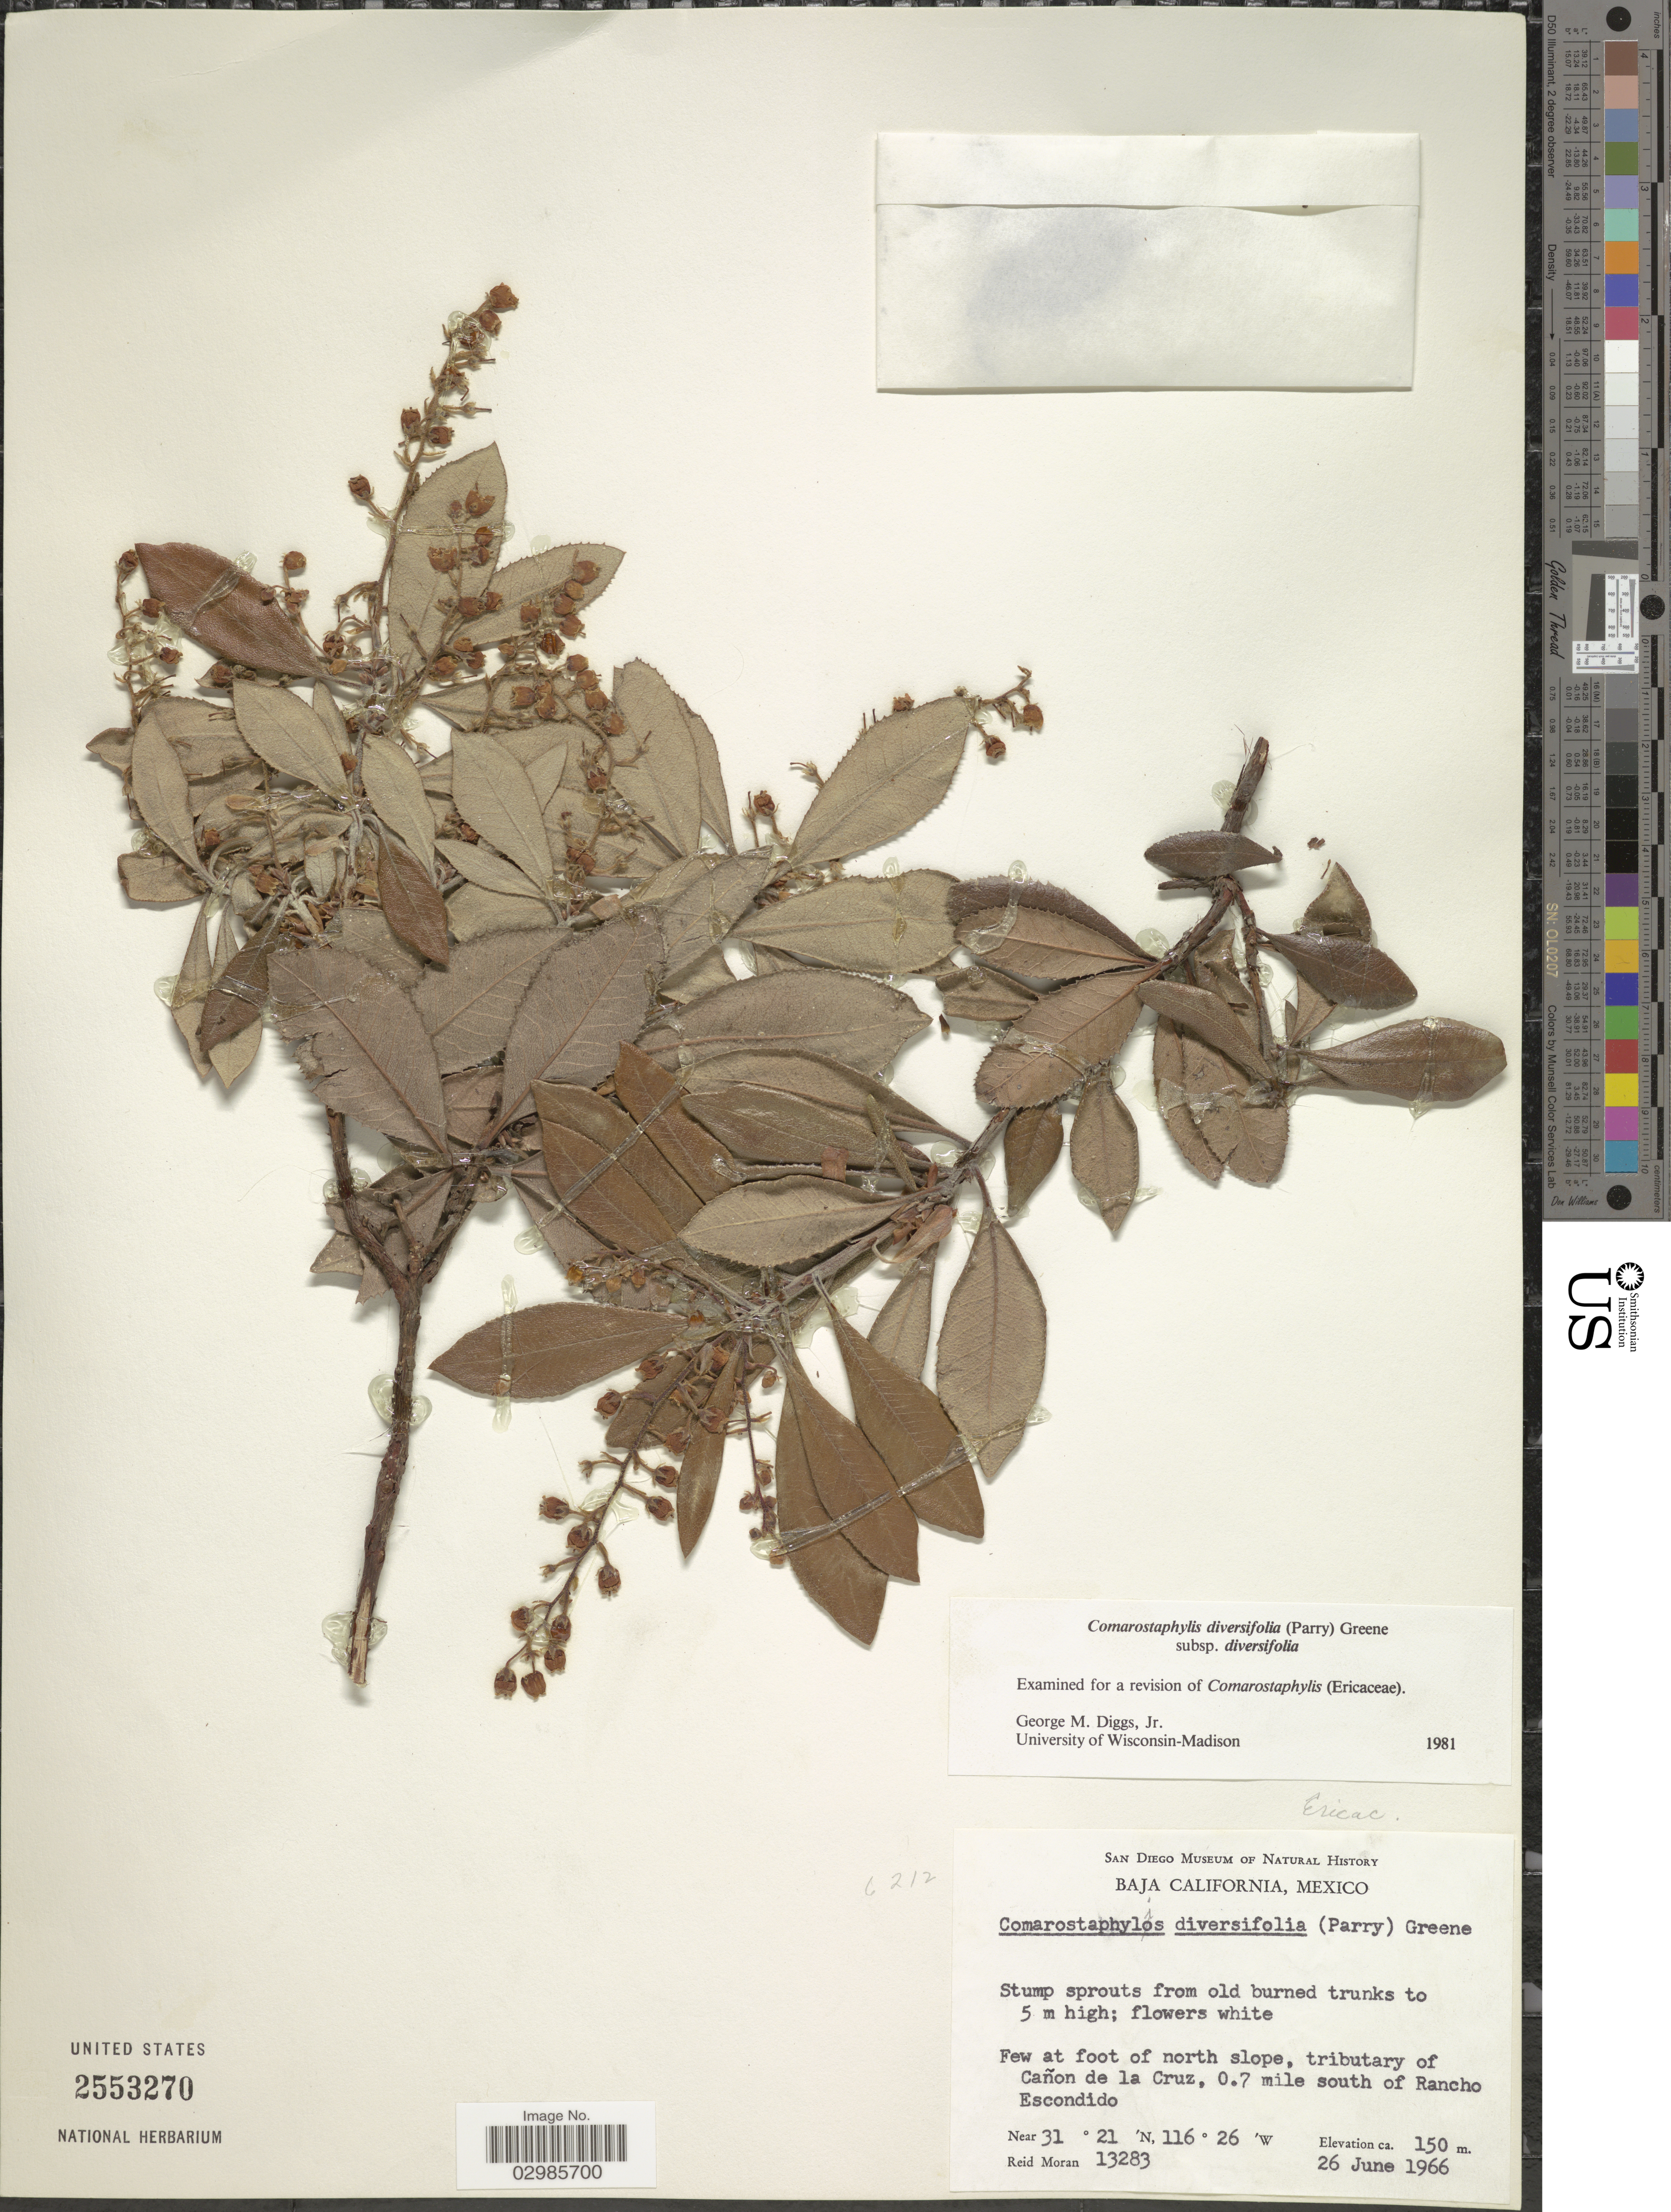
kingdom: Plantae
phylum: Tracheophyta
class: Magnoliopsida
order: Ericales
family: Ericaceae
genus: Comarostaphylis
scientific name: Comarostaphylis diversifolia subsp. diversifolia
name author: (Parry) Greene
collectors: R. V. Moran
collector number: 13283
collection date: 1966-06-26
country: Mexico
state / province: Baja California Norte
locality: Few at foot of north slope, tributary of Cañon de la Cruz, 0.7 mile south of Rancho Escondido.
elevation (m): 150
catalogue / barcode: US 2553270